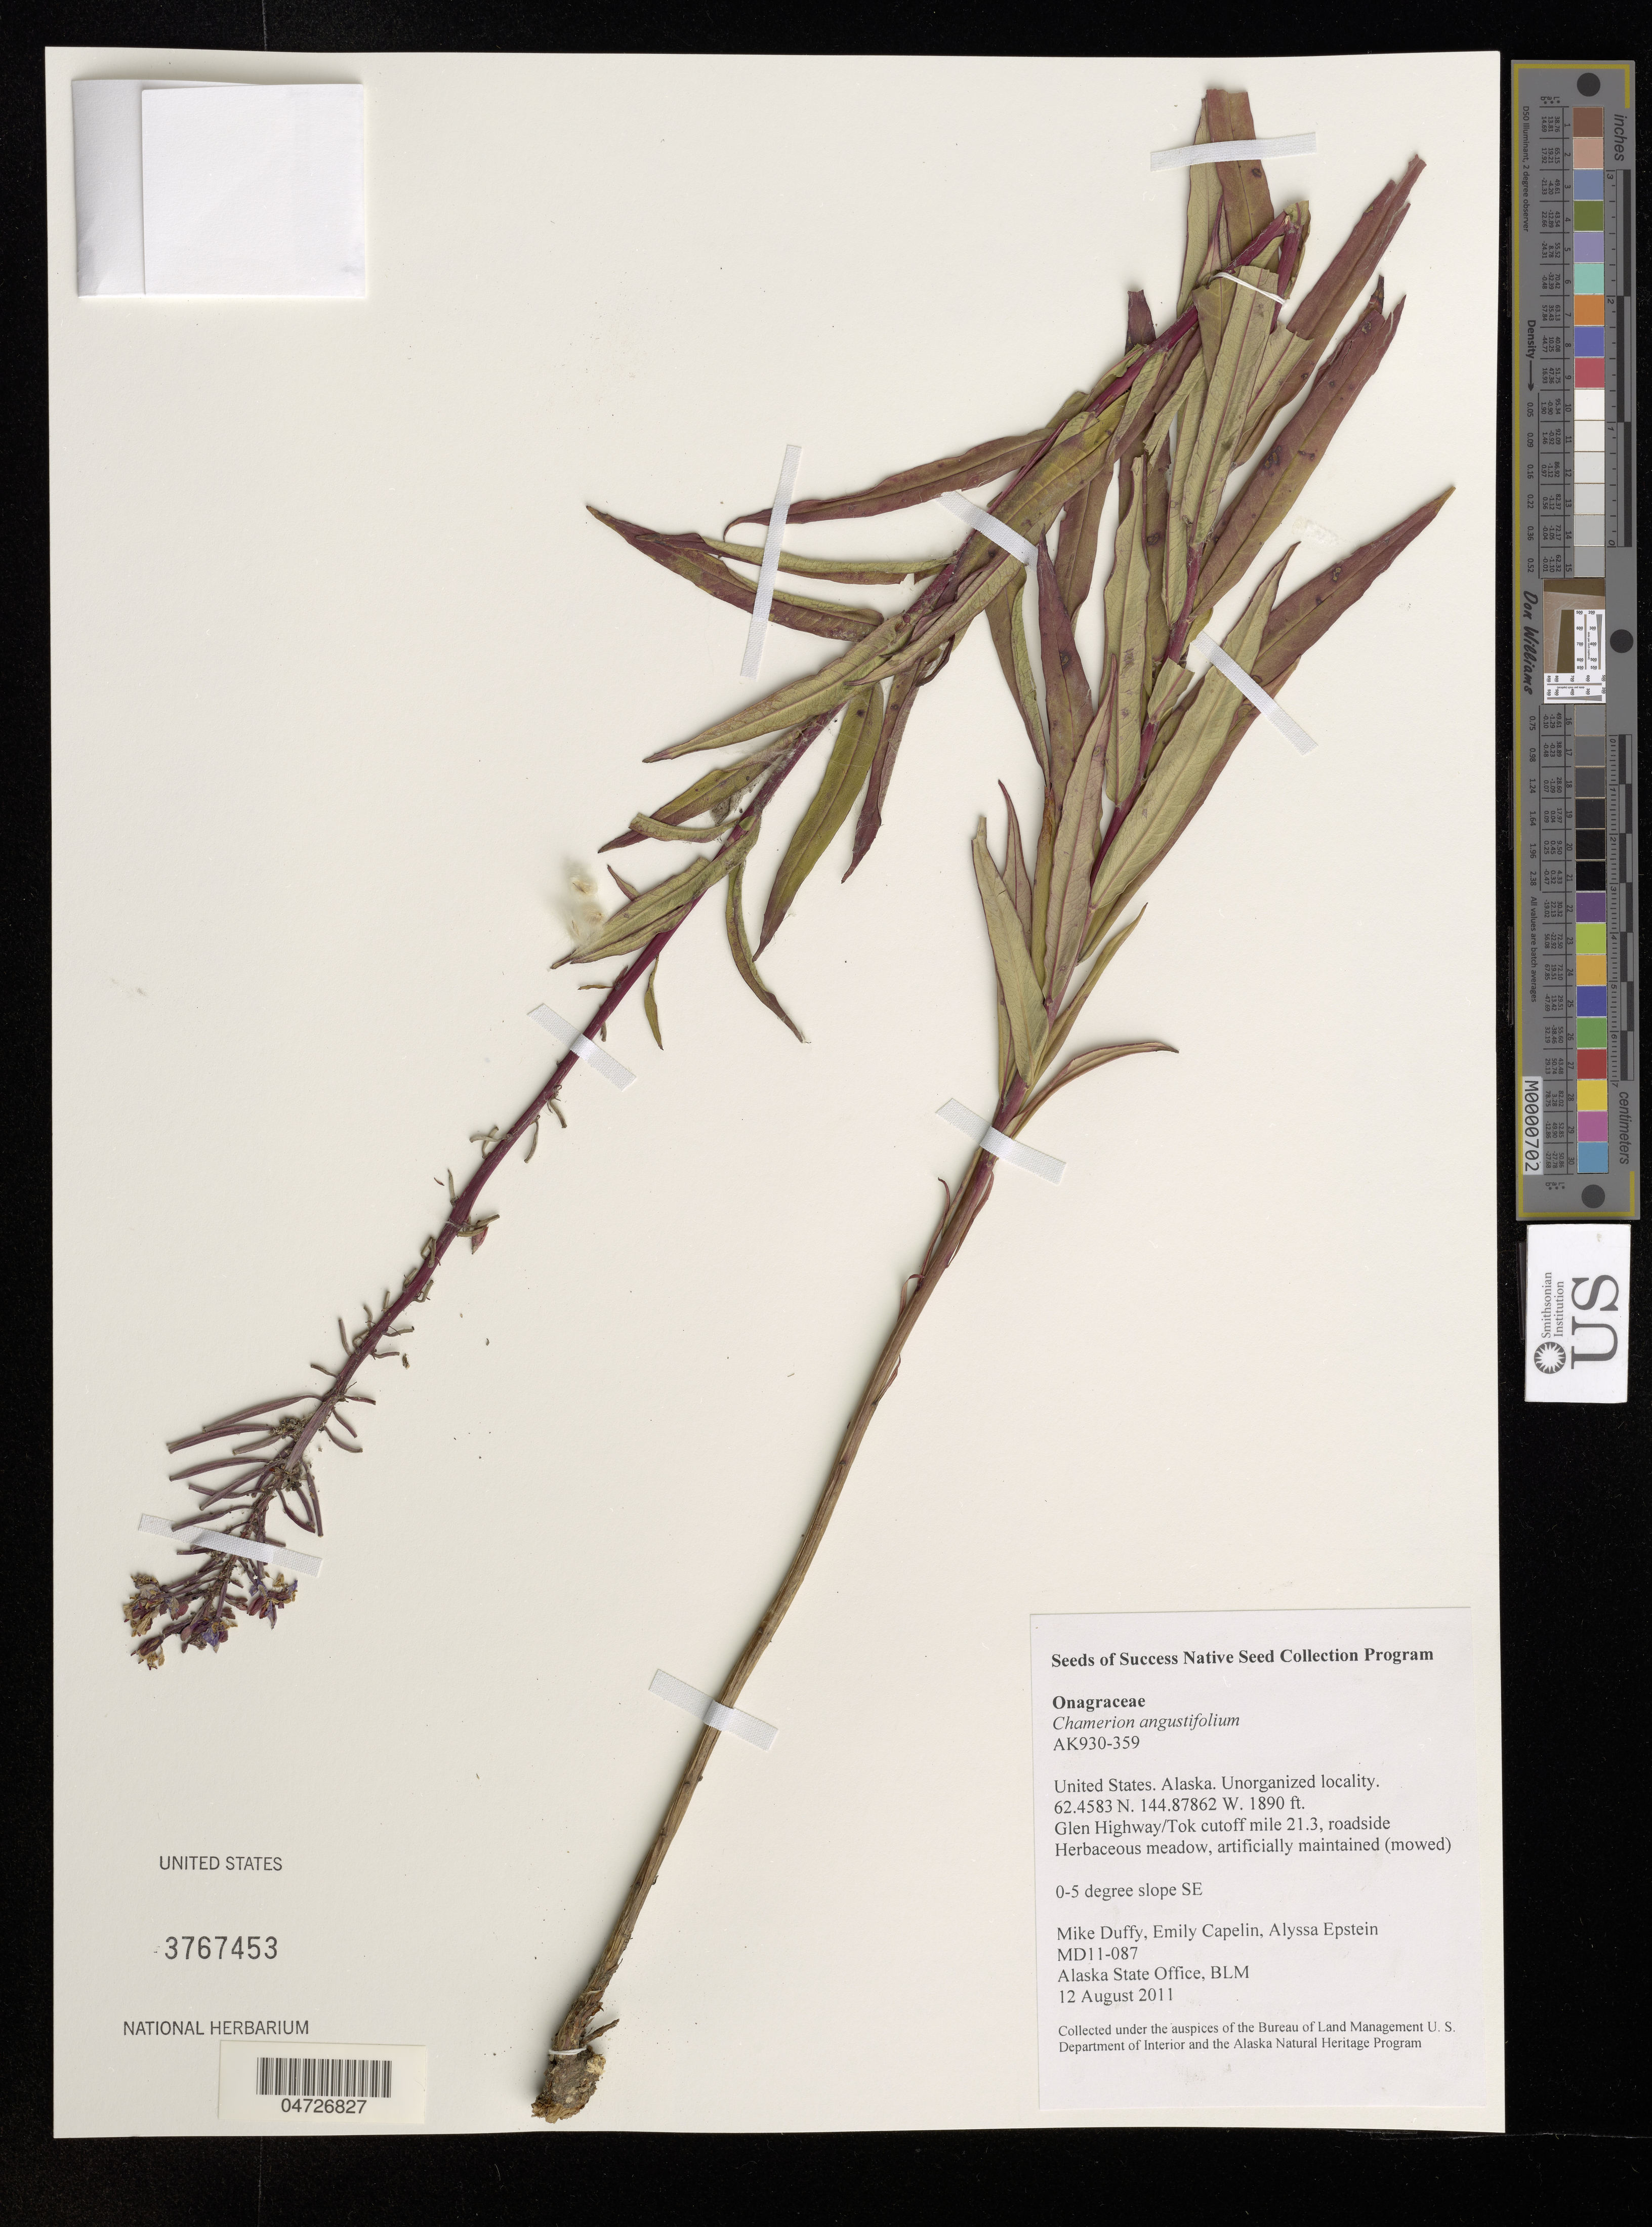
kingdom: Plantae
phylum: Tracheophyta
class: Magnoliopsida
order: Myrtales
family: Onagraceae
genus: Chamerion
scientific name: Chamerion angustifolium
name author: (L.) Holub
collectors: M. Duffy, E. Capelin & A. Epstein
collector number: MD11-087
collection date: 2011-08-12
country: United States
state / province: Alaska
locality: Unorganized locality. Glen Highway/Tok cutoff mile 21.3, roadside.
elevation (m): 576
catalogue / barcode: US 3767453